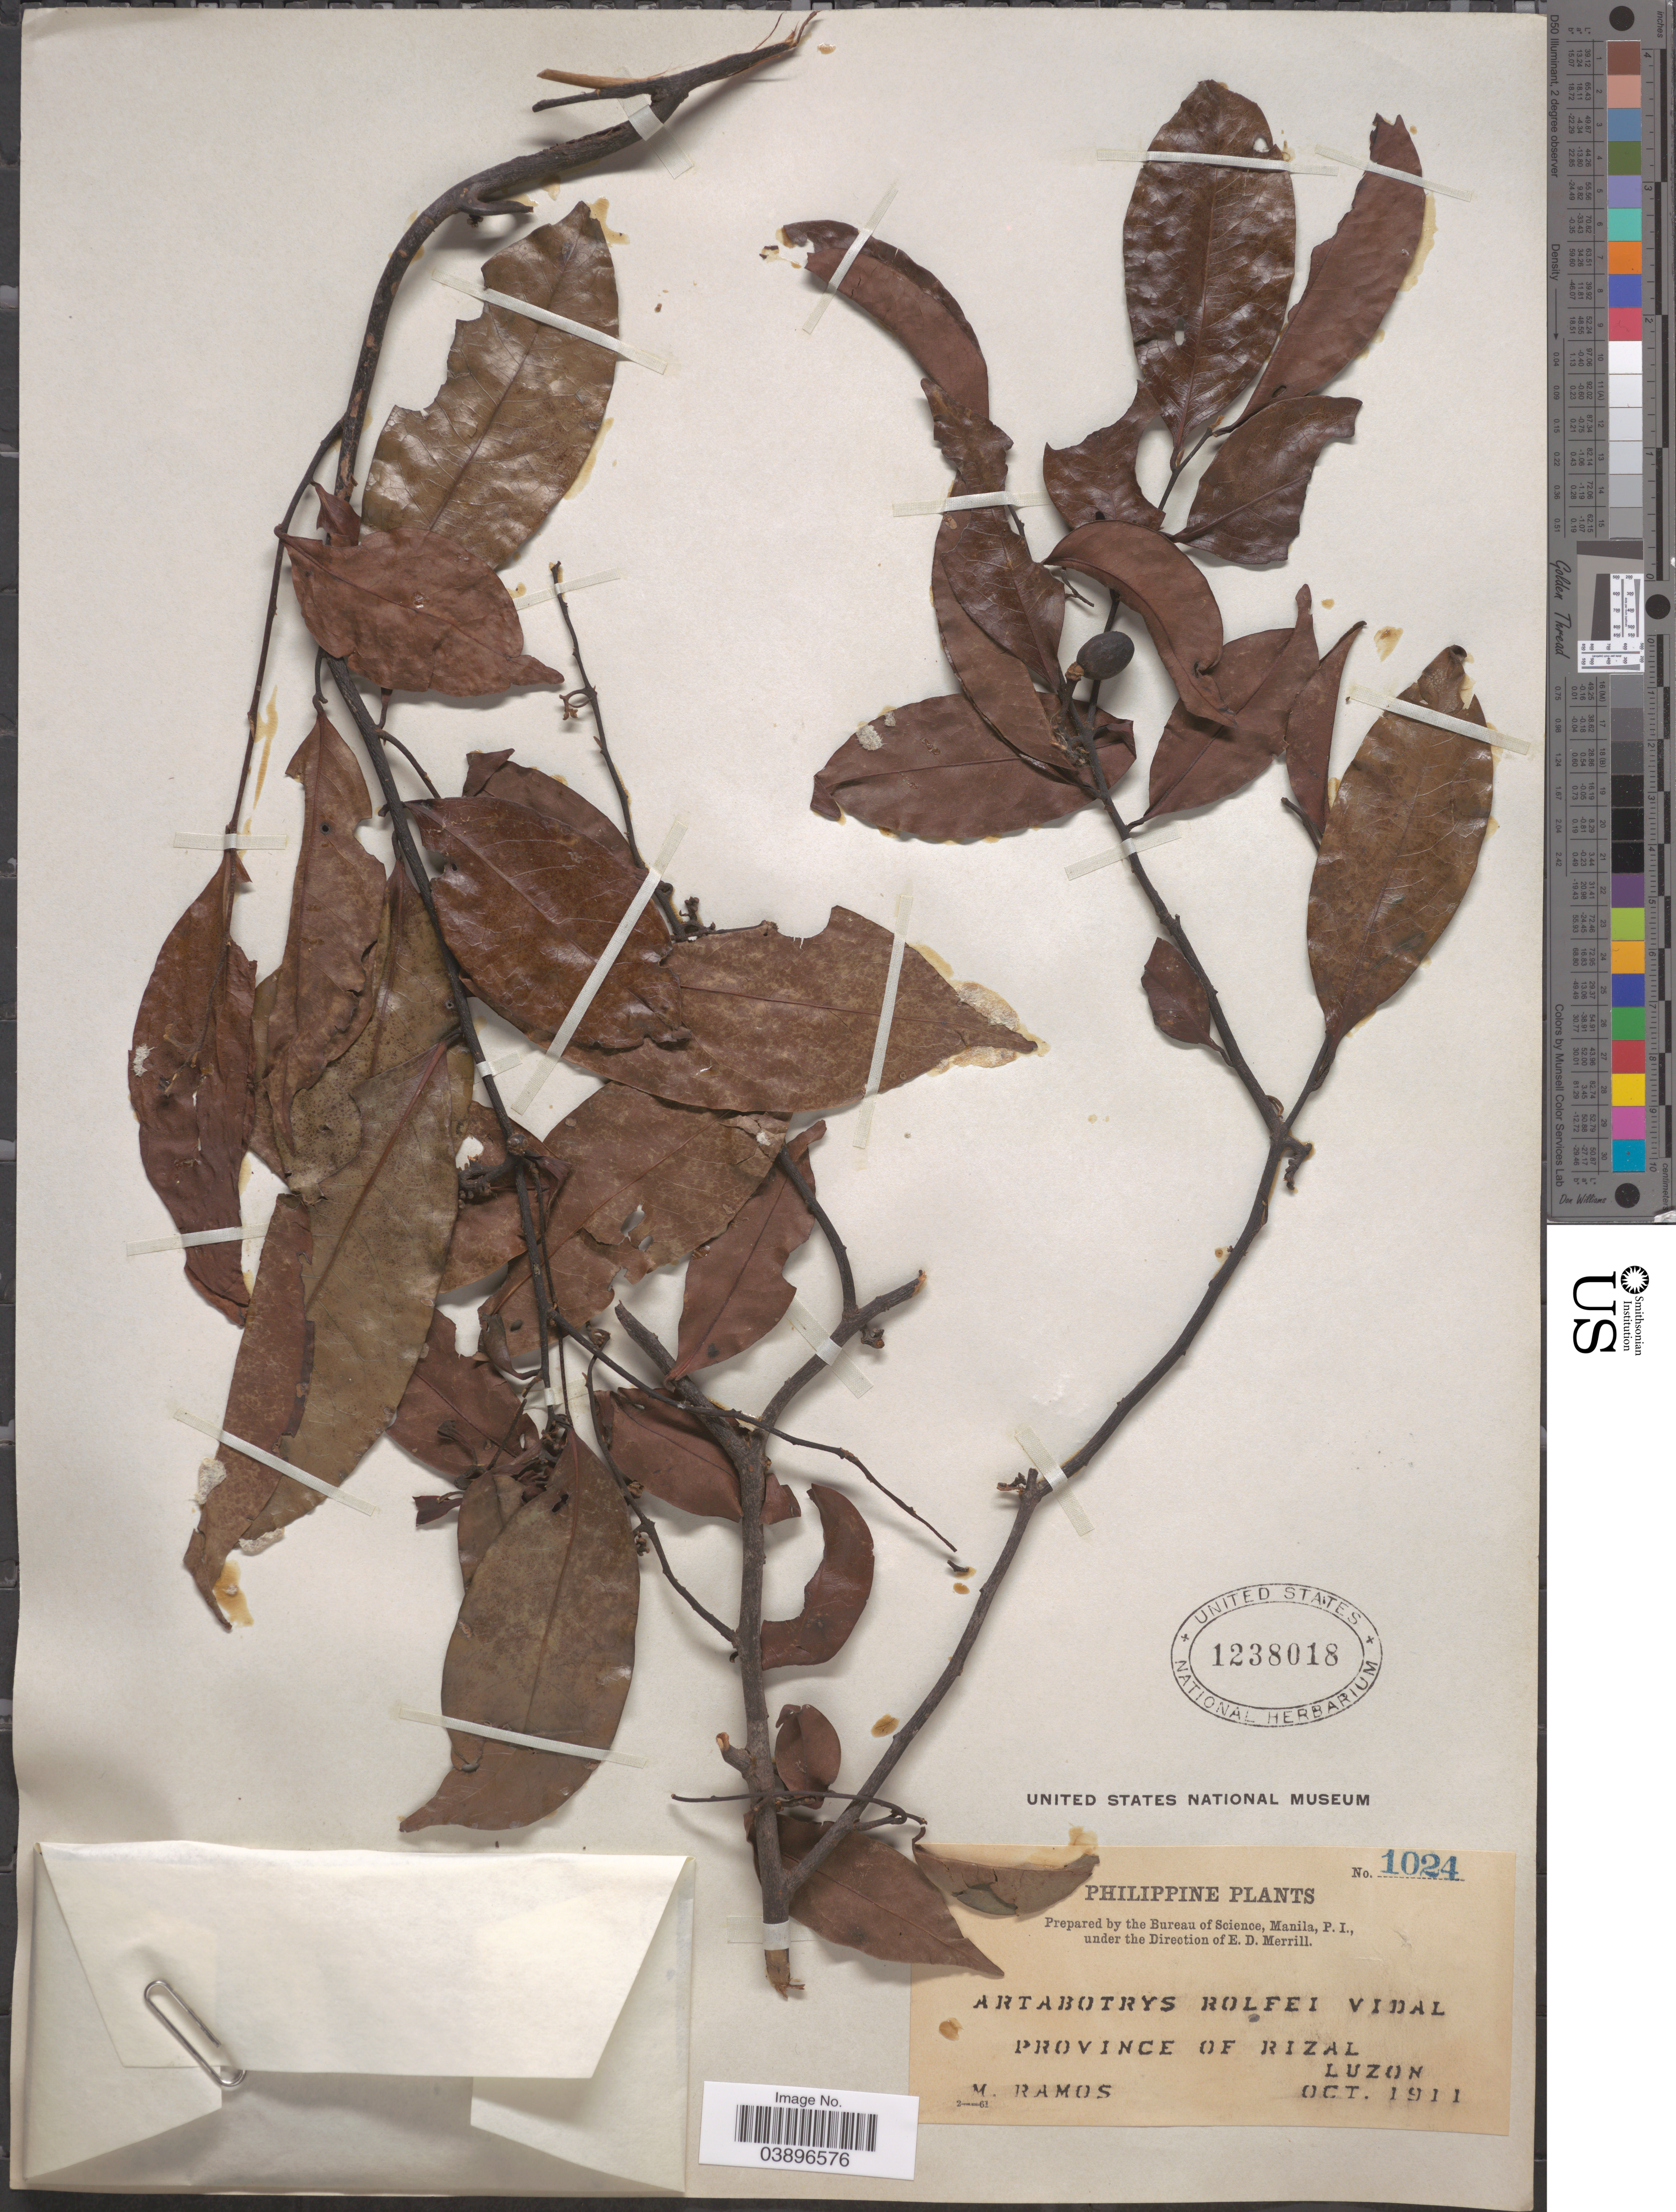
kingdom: Plantae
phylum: Tracheophyta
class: Magnoliopsida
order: Magnoliales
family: Annonaceae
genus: Artabotrys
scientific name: Artabotrys suaveolens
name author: (Blume) Blume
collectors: M. Ramos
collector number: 1024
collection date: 1911-10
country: Philippines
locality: Province of Rizal, Luzon.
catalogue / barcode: US 1238018